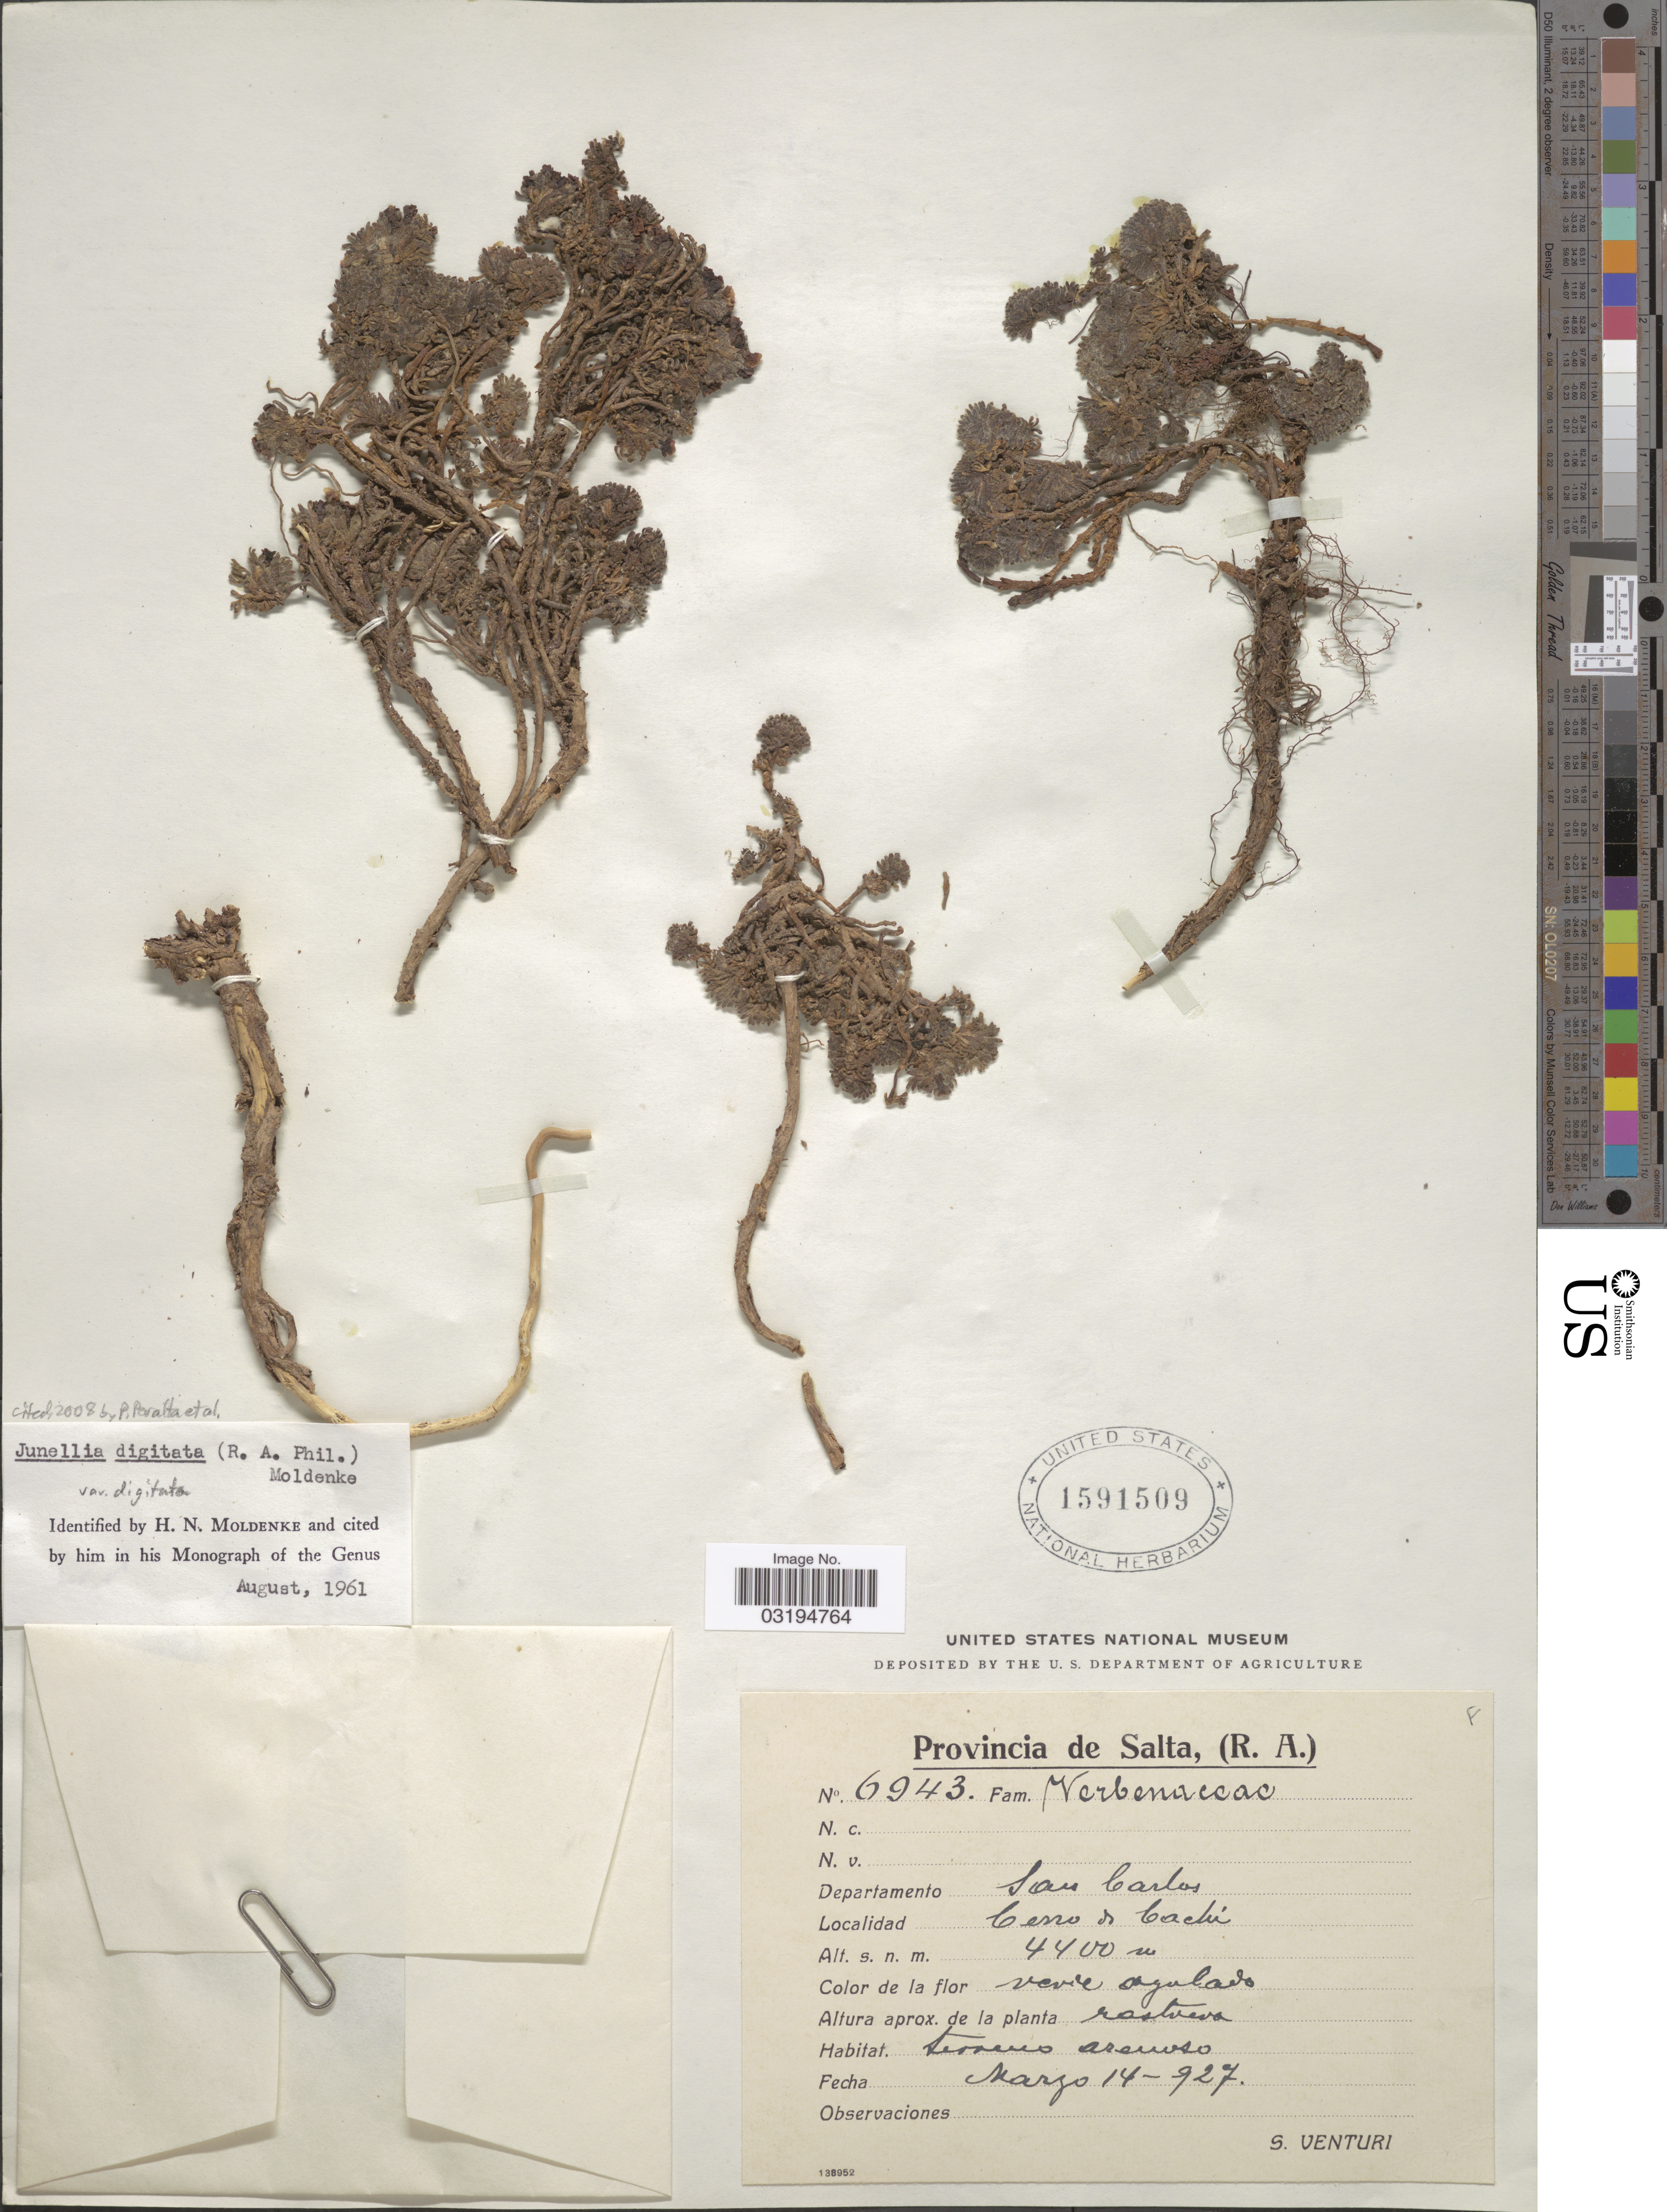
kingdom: Plantae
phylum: Tracheophyta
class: Magnoliopsida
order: Lamiales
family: Verbenaceae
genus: Junellia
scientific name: Junellia digitata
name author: (Phil.) Moldenke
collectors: S. Venturi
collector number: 6943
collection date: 1927-03-14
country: Argentina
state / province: Salta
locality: Departamento San Carlos. Cerro de Cachi.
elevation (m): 4400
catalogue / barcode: US 1591509